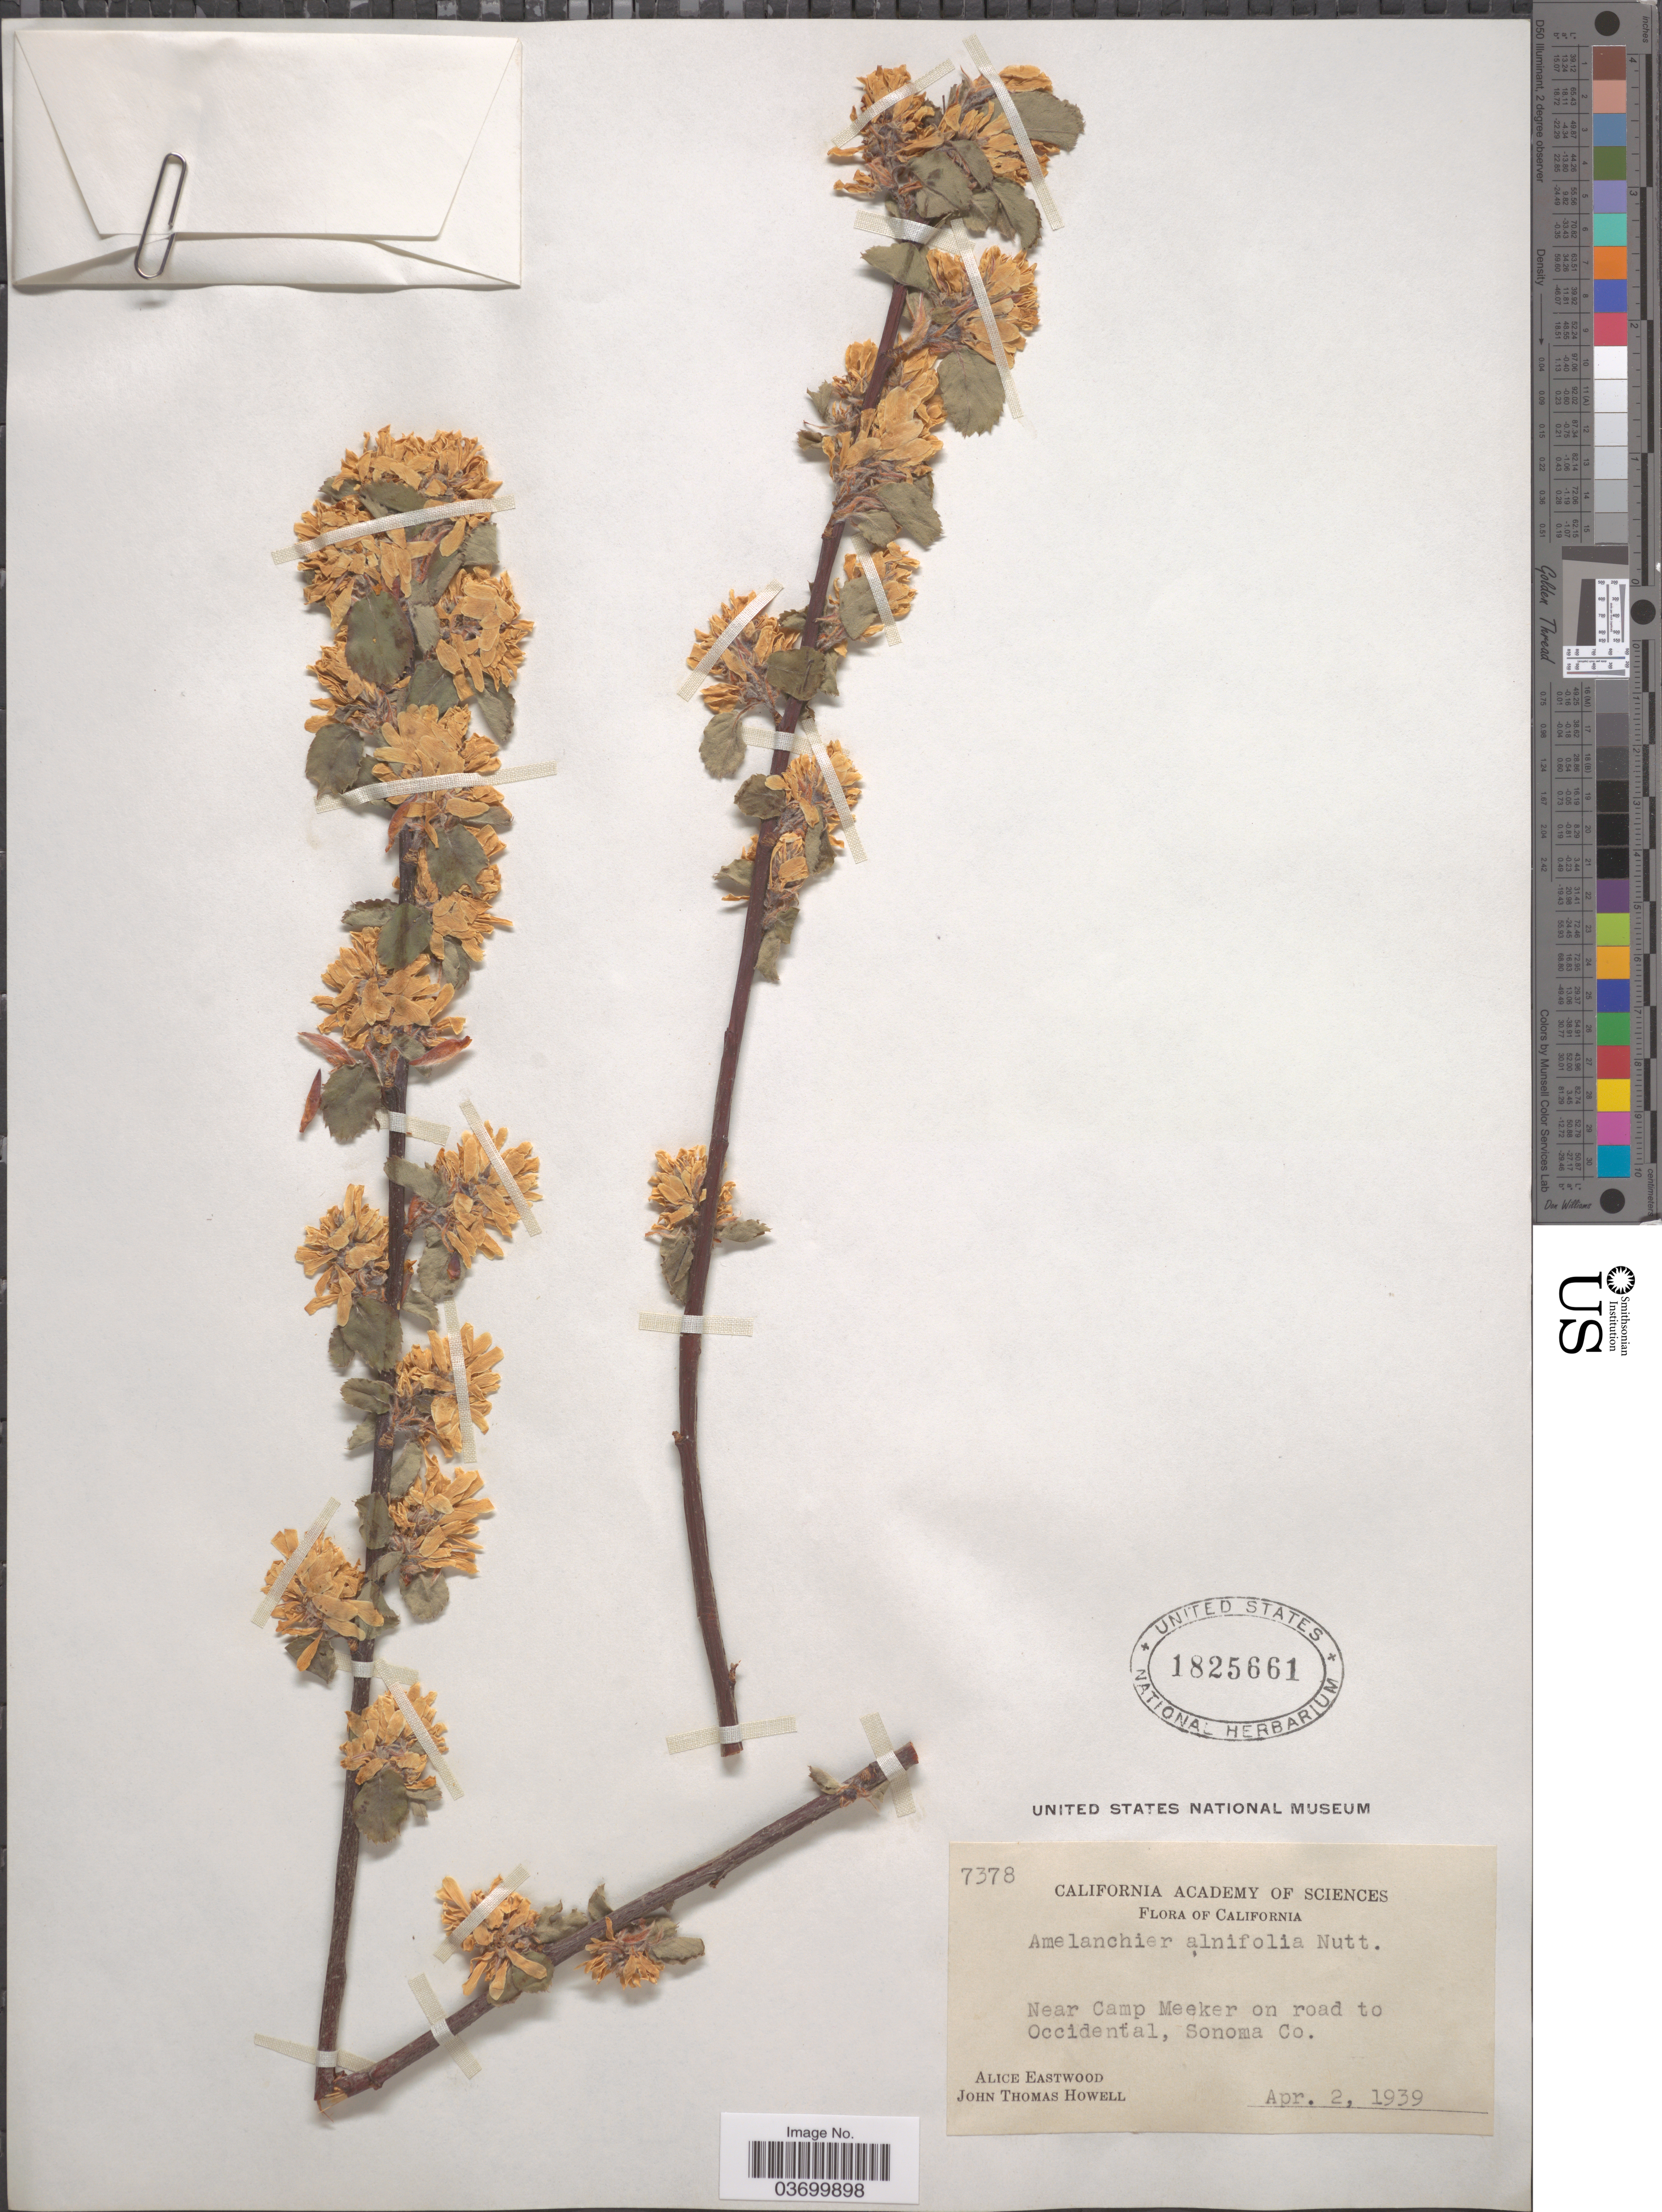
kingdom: Plantae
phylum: Tracheophyta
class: Magnoliopsida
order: Rosales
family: Rosaceae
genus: Amelanchier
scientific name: Amelanchier alnifolia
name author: (Nutt.) Nutt. ex M. Roem.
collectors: A. Eastwood & J. T. Howell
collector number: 7378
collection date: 1939-04-02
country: United States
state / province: California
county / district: Sonoma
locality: Near Camp Meeker on road to Occidental, Sonomo Co.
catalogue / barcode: US 1825661